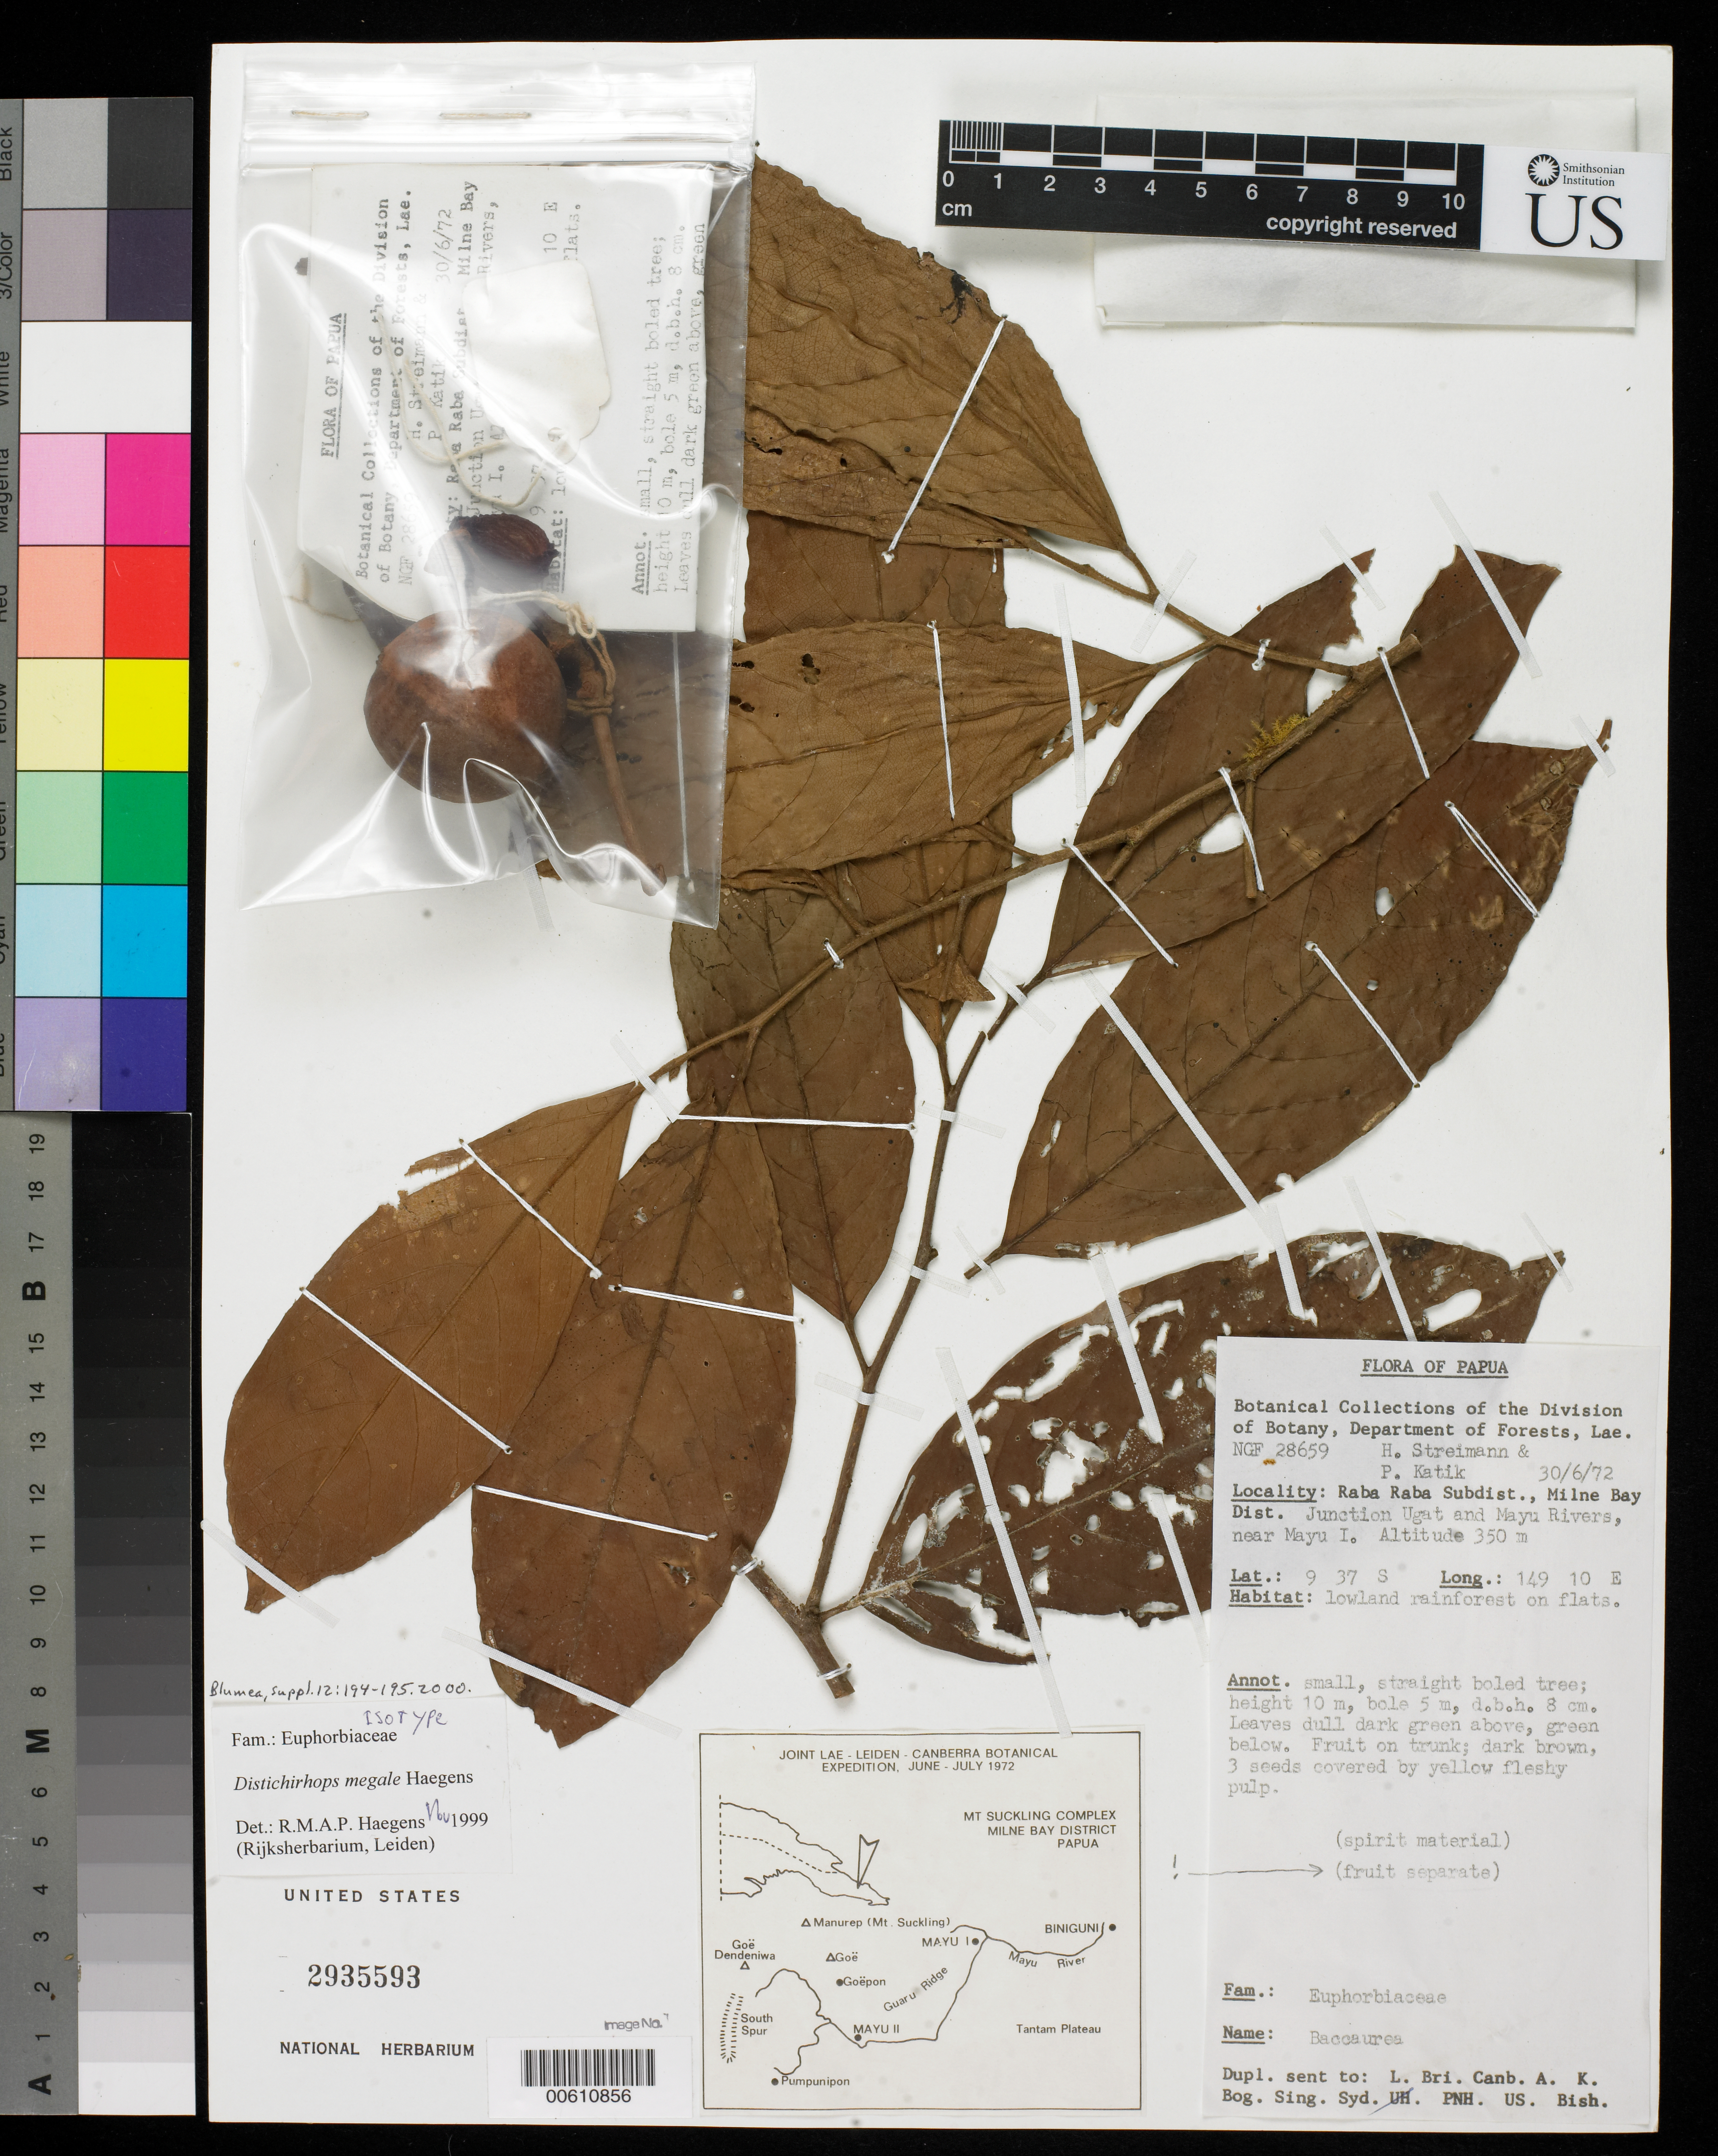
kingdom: Plantae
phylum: Tracheophyta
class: Magnoliopsida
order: Malpighiales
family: Phyllanthaceae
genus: Distichirhops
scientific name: Distichirhops megale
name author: Haegans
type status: Isotype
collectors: H. Streimann & P. Katik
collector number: NGF 28659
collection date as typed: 30 Jun 1972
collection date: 1972-06-30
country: Papua New Guinea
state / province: Milne Bay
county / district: Baniara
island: New Guinea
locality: Junction Ugat and Mayu Rivers, near Mayu I. Raba Raba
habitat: Lowland rainforest on flats.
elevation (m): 350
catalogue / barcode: US 2935593